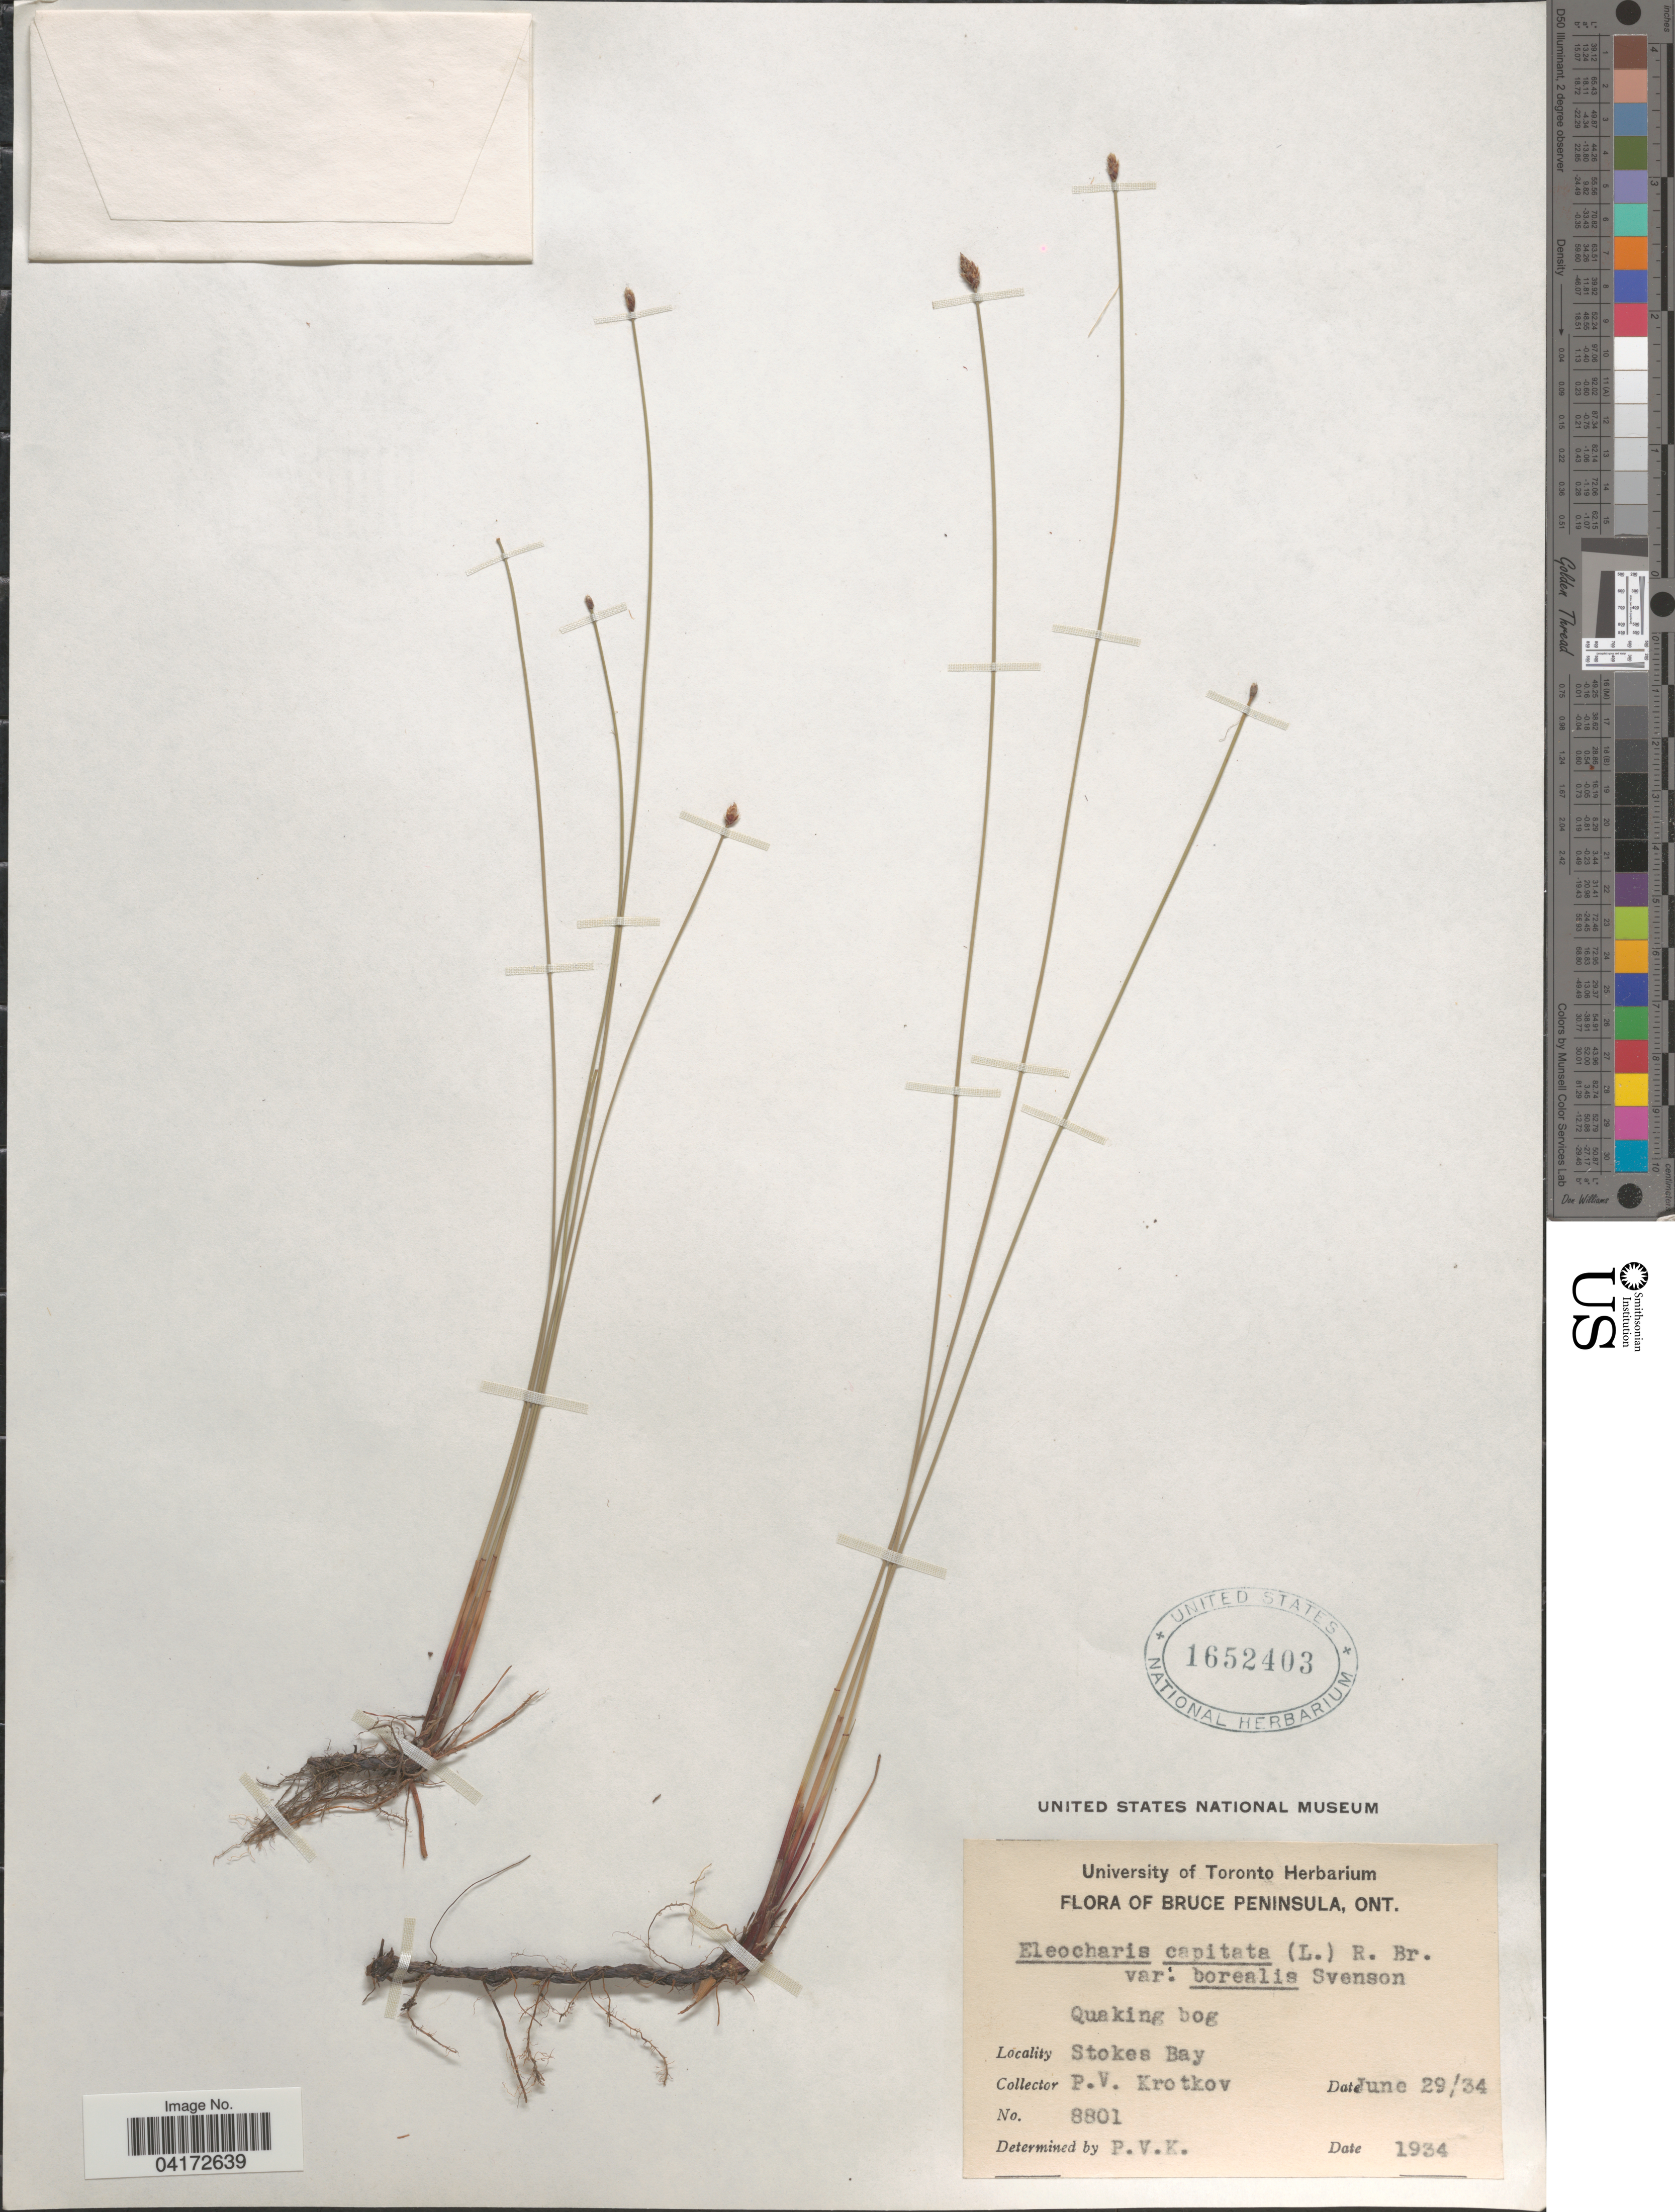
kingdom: Plantae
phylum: Tracheophyta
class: Liliopsida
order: Poales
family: Cyperaceae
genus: Eleocharis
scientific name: Eleocharis elliptica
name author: Kunth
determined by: Strong, Mark T., (BOT), Smithsonian Institution - National Museum of Natural History (UNITED STATES)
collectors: P. V. Krotkov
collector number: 8801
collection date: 1934-06-29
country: Canada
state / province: Ontario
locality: Bruce Peninsula. Stokes Bay.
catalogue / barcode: US 1652403